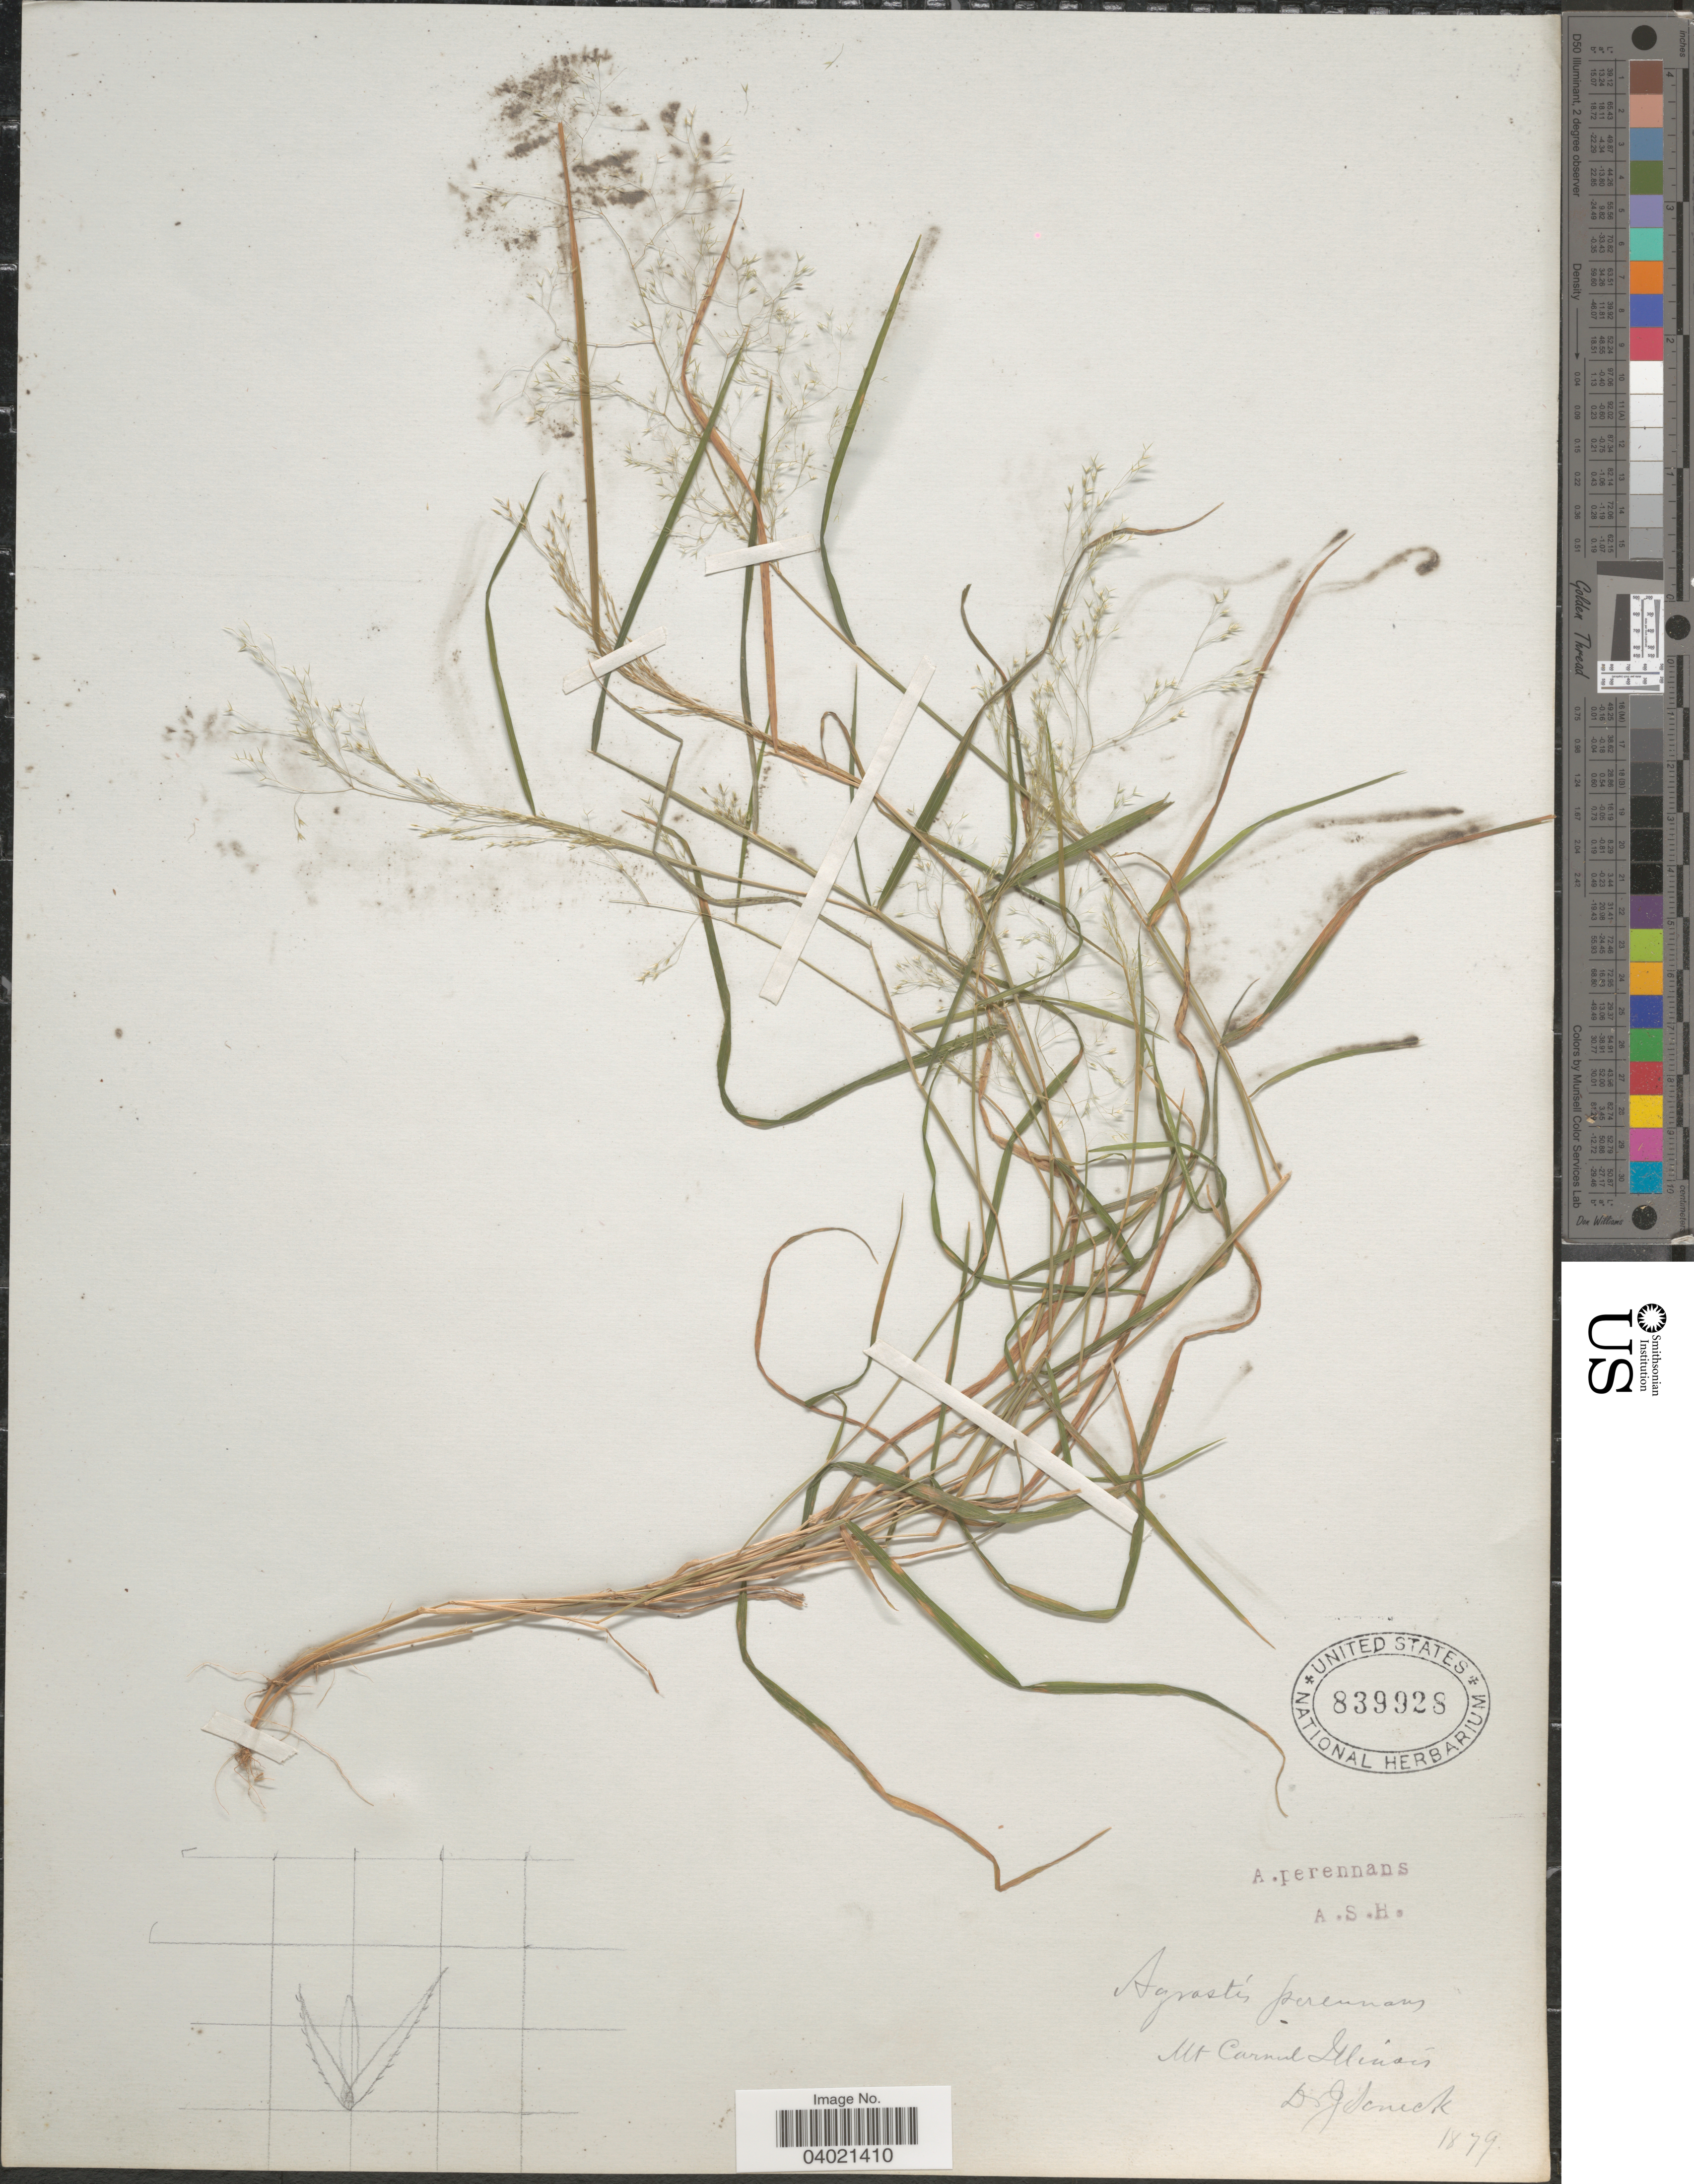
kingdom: Plantae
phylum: Tracheophyta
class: Liliopsida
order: Poales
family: Poaceae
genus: Agrostis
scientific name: Agrostis perennans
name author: (Walter) Tuck.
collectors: J. Schneck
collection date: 1879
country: United States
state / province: Illinois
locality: Mt. Carmel.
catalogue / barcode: US 839928